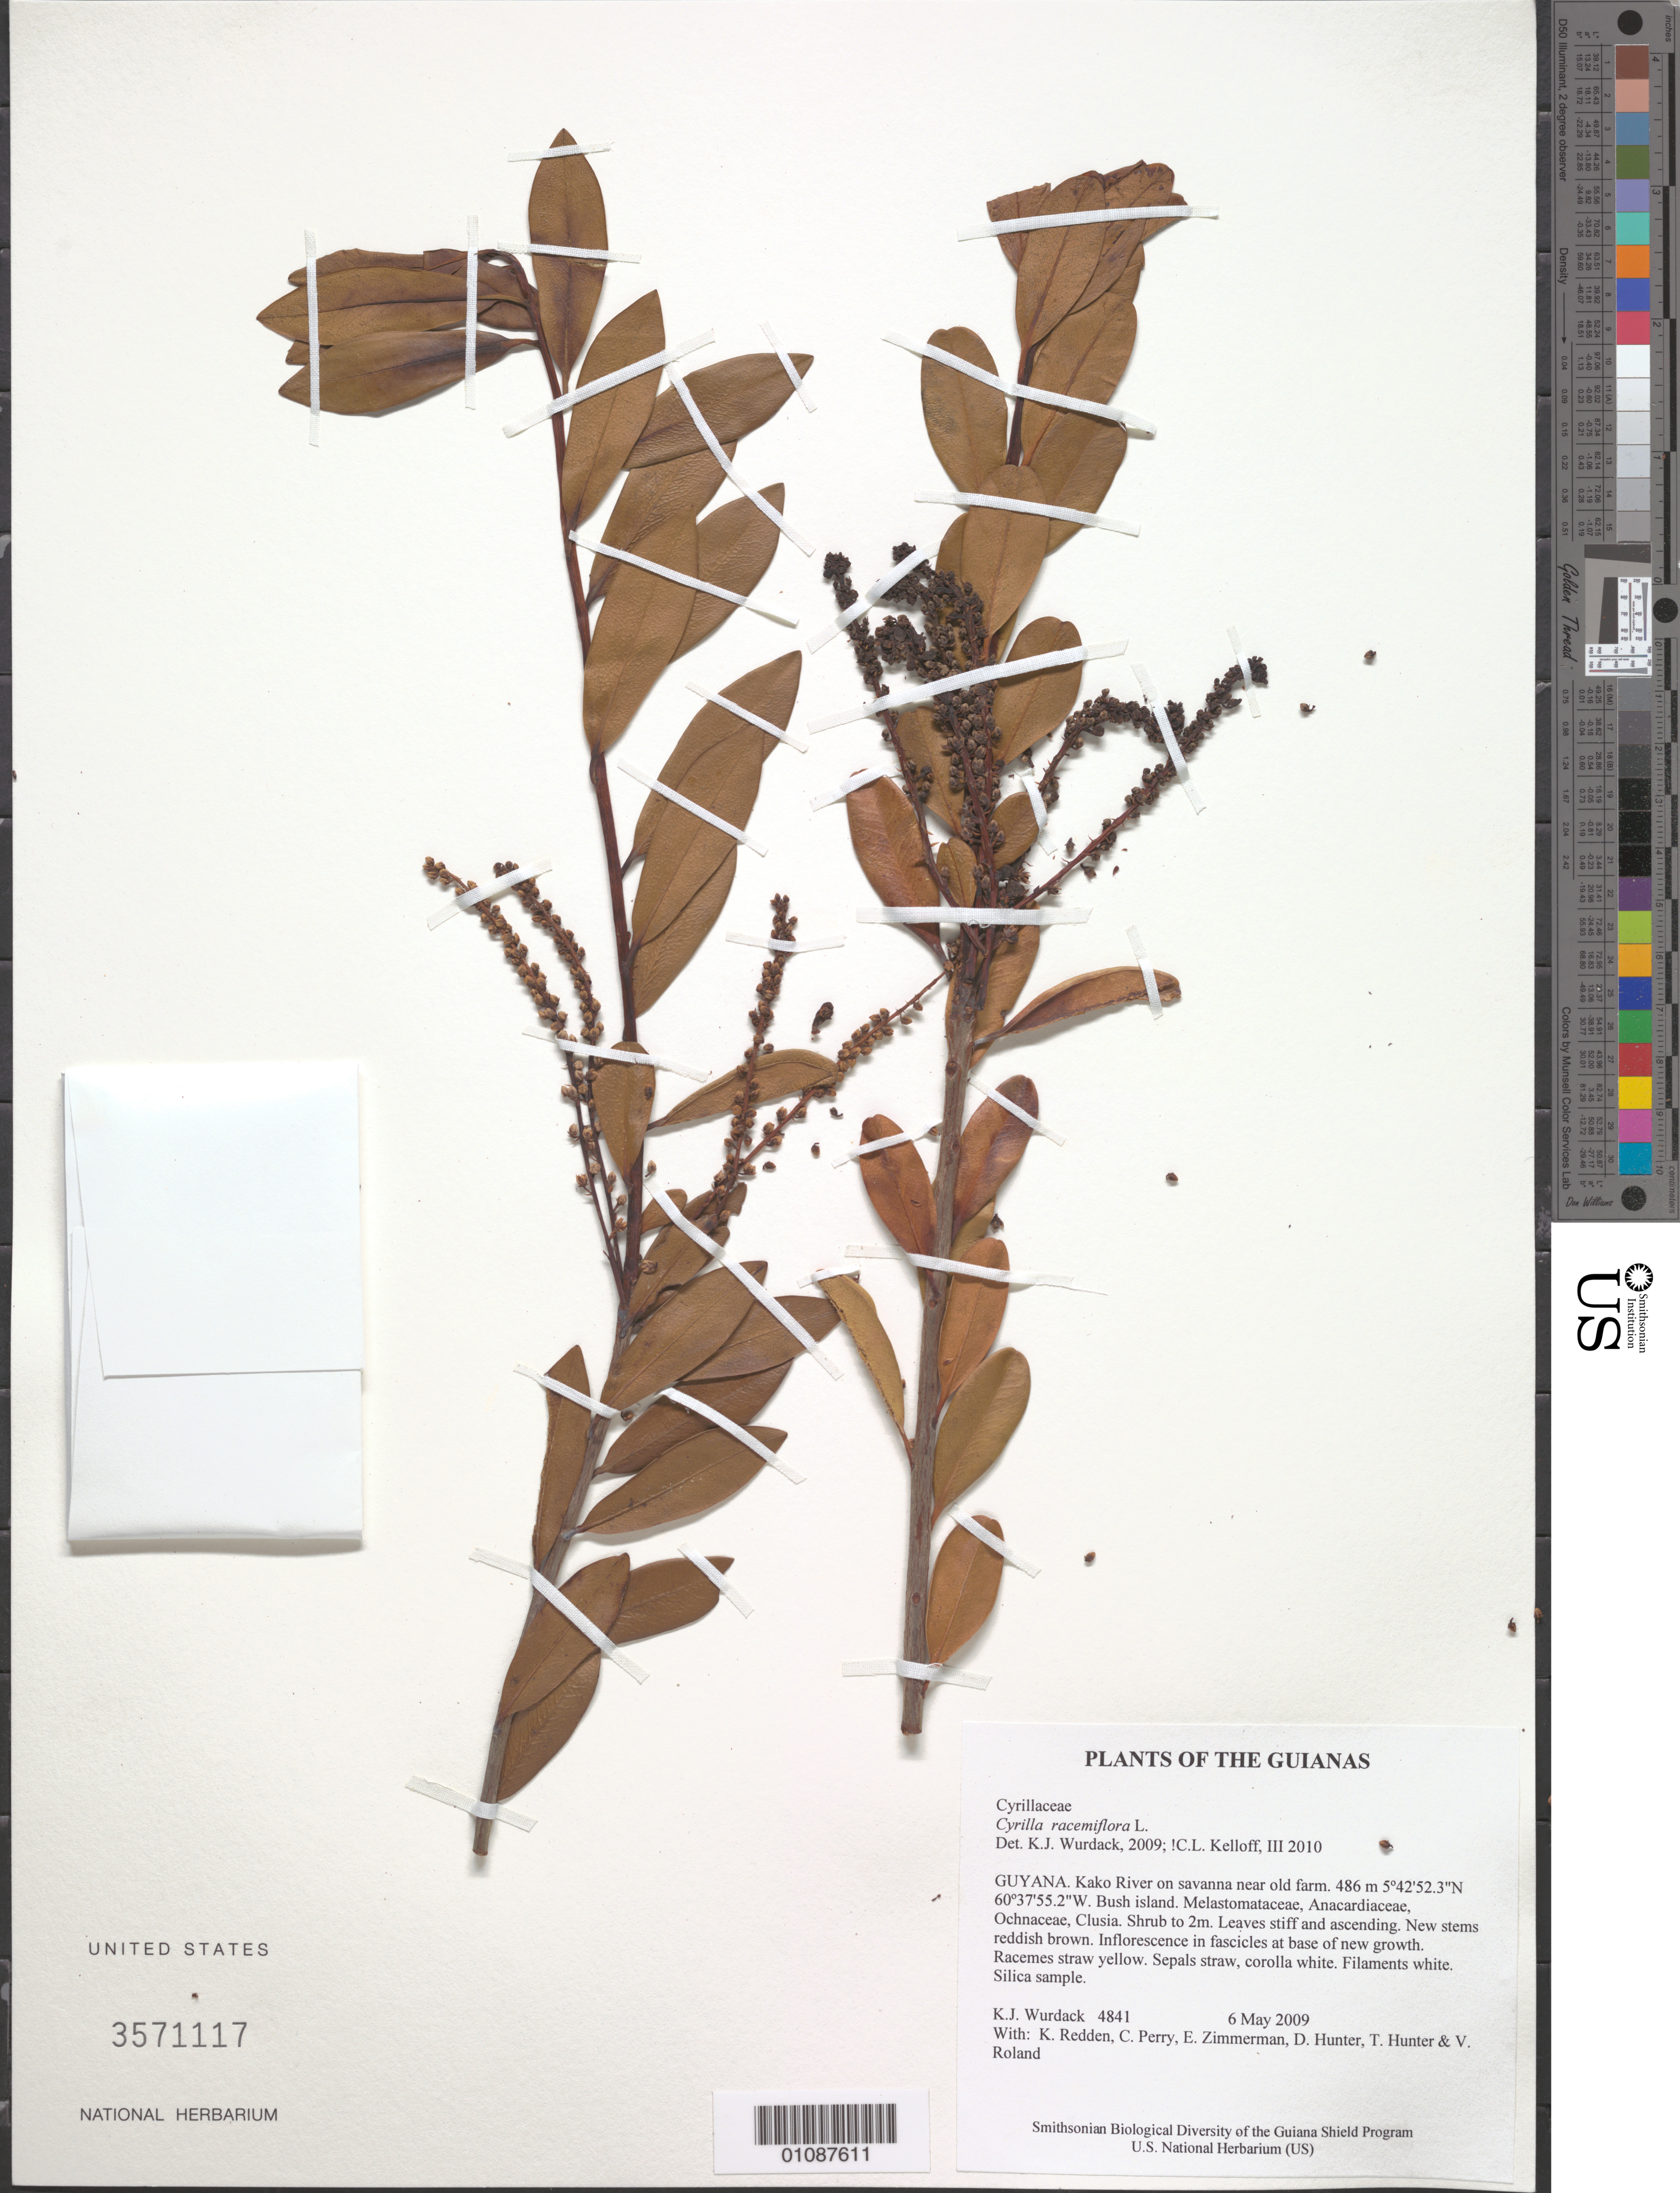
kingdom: Plantae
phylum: Tracheophyta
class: Magnoliopsida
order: Ericales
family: Cyrillaceae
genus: Cyrilla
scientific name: Cyrilla racemiflora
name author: L.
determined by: Kelloff, Carol L., (US), Smithsonian Institution - National Museum of Natural History (UNITED STATES)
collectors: K. Wurdack, K. M. Redden, C. Perry, E. Zimmerman, D. Hunter, T. Hunter & V. Roland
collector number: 4841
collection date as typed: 6 May 2009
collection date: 2009-05-06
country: Guyana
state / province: Cuyuni-Mazaruni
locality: Kako River on savanna near old farm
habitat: Bush island. Melastomataceae, Anacardiaceae, Ochnaceae, Clusia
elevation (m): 486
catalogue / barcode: US 3571117